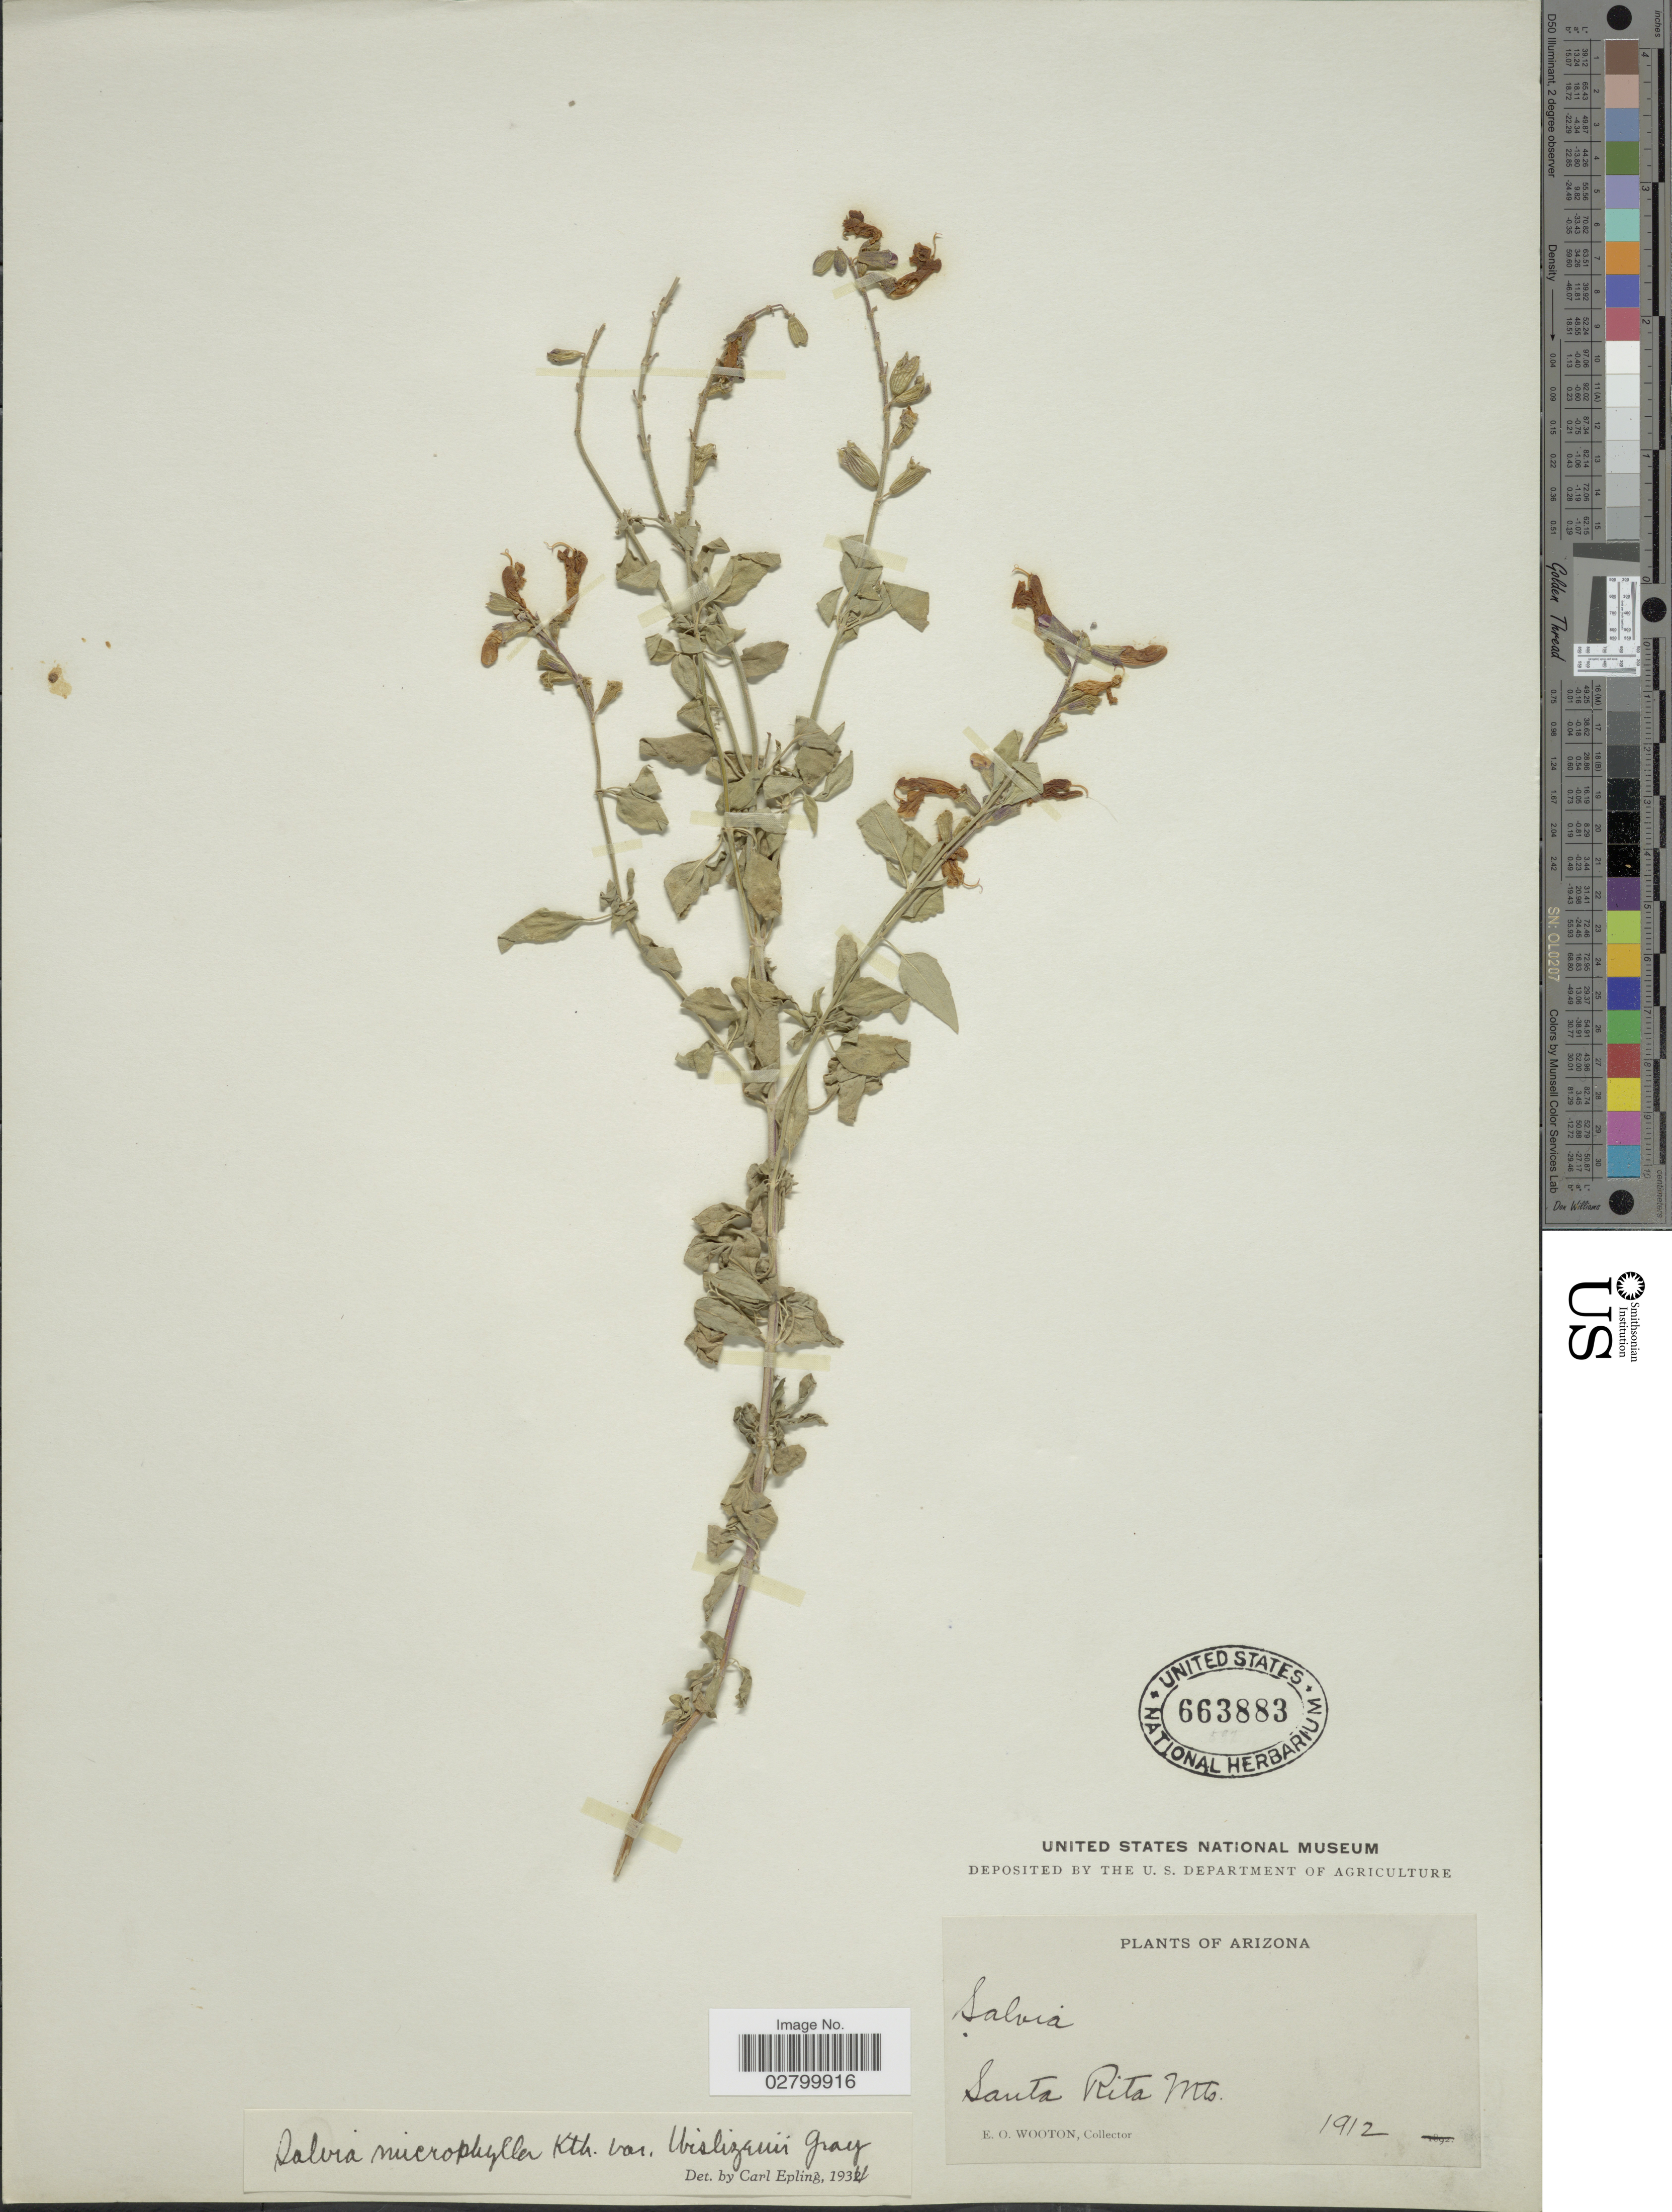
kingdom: Plantae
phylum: Tracheophyta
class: Magnoliopsida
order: Lamiales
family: Lamiaceae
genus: Salvia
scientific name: Salvia microphylla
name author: Kunth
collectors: E. O. Wooton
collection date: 1912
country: United States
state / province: Arizona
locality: Santa Rita Mts.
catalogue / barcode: US 663883